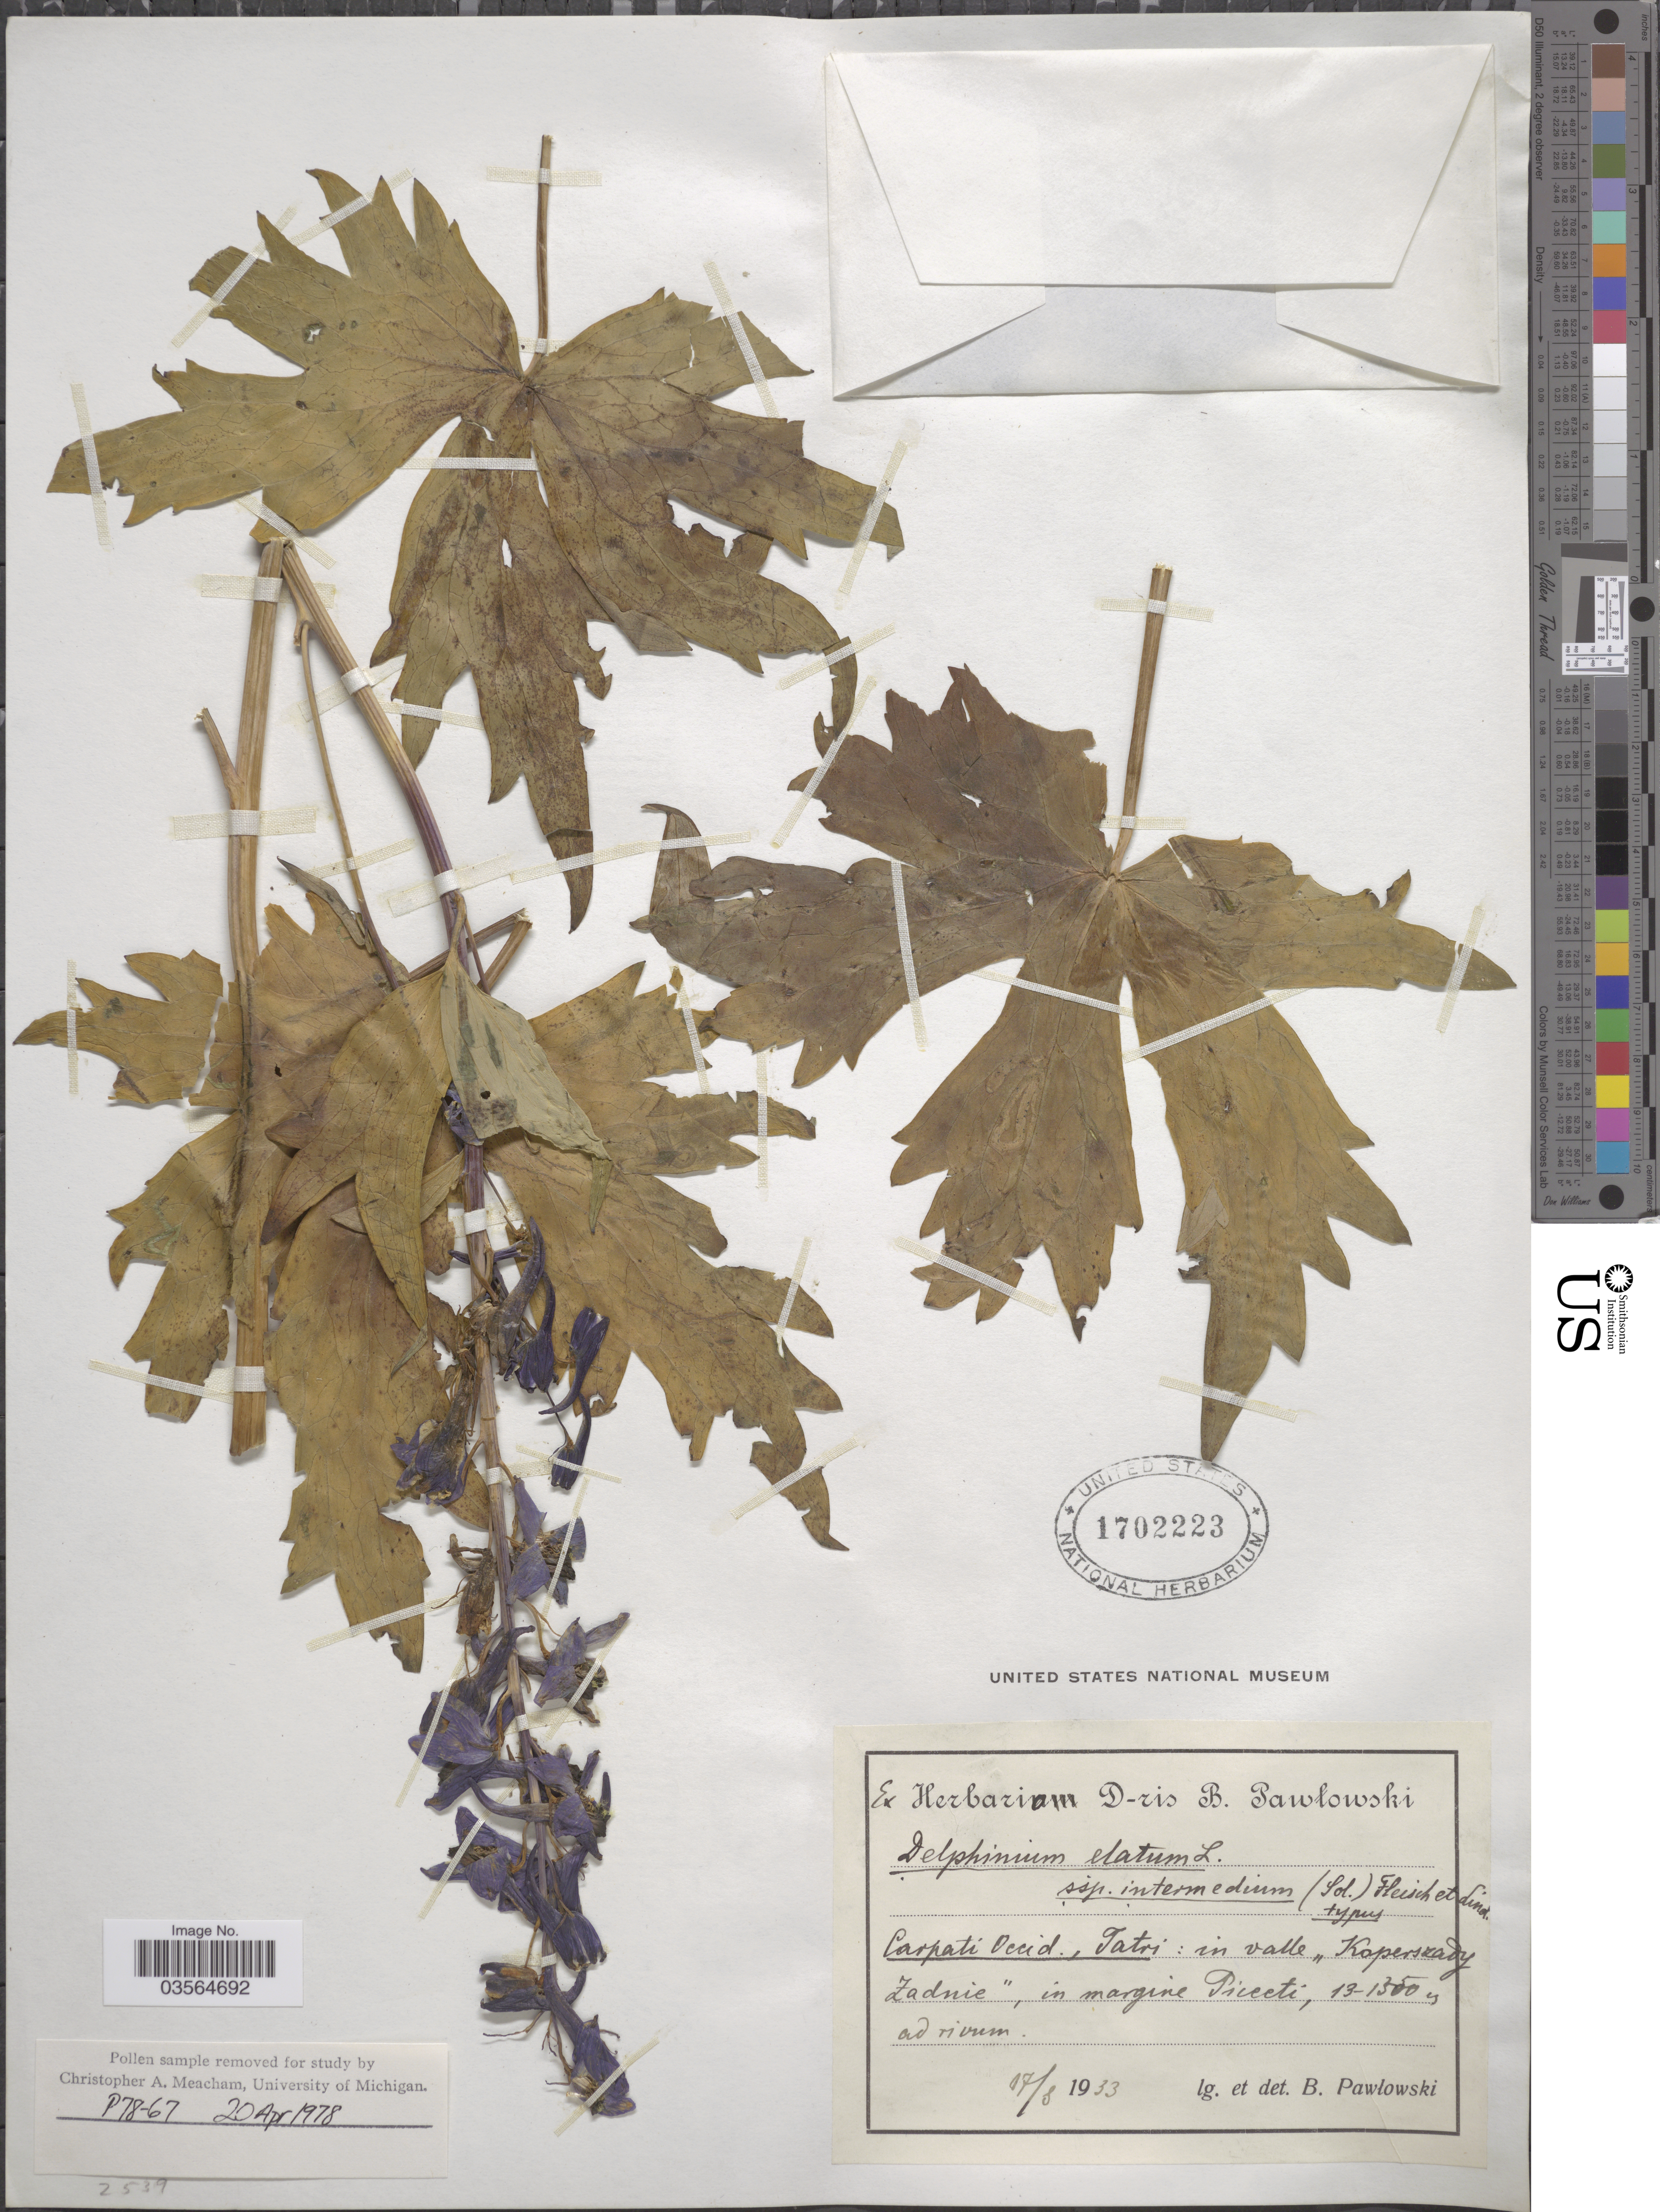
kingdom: Plantae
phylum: Tracheophyta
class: Magnoliopsida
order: Ranunculales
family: Ranunculaceae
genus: Delphinium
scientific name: Delphinium elatum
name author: L.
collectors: B. Pawlowski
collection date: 1933-03-17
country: Slovakia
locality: Carpati Occid., Tatri: in valle "Koperszady Zadnie", in margine Piceeti.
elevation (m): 1300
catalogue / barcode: US 1702223